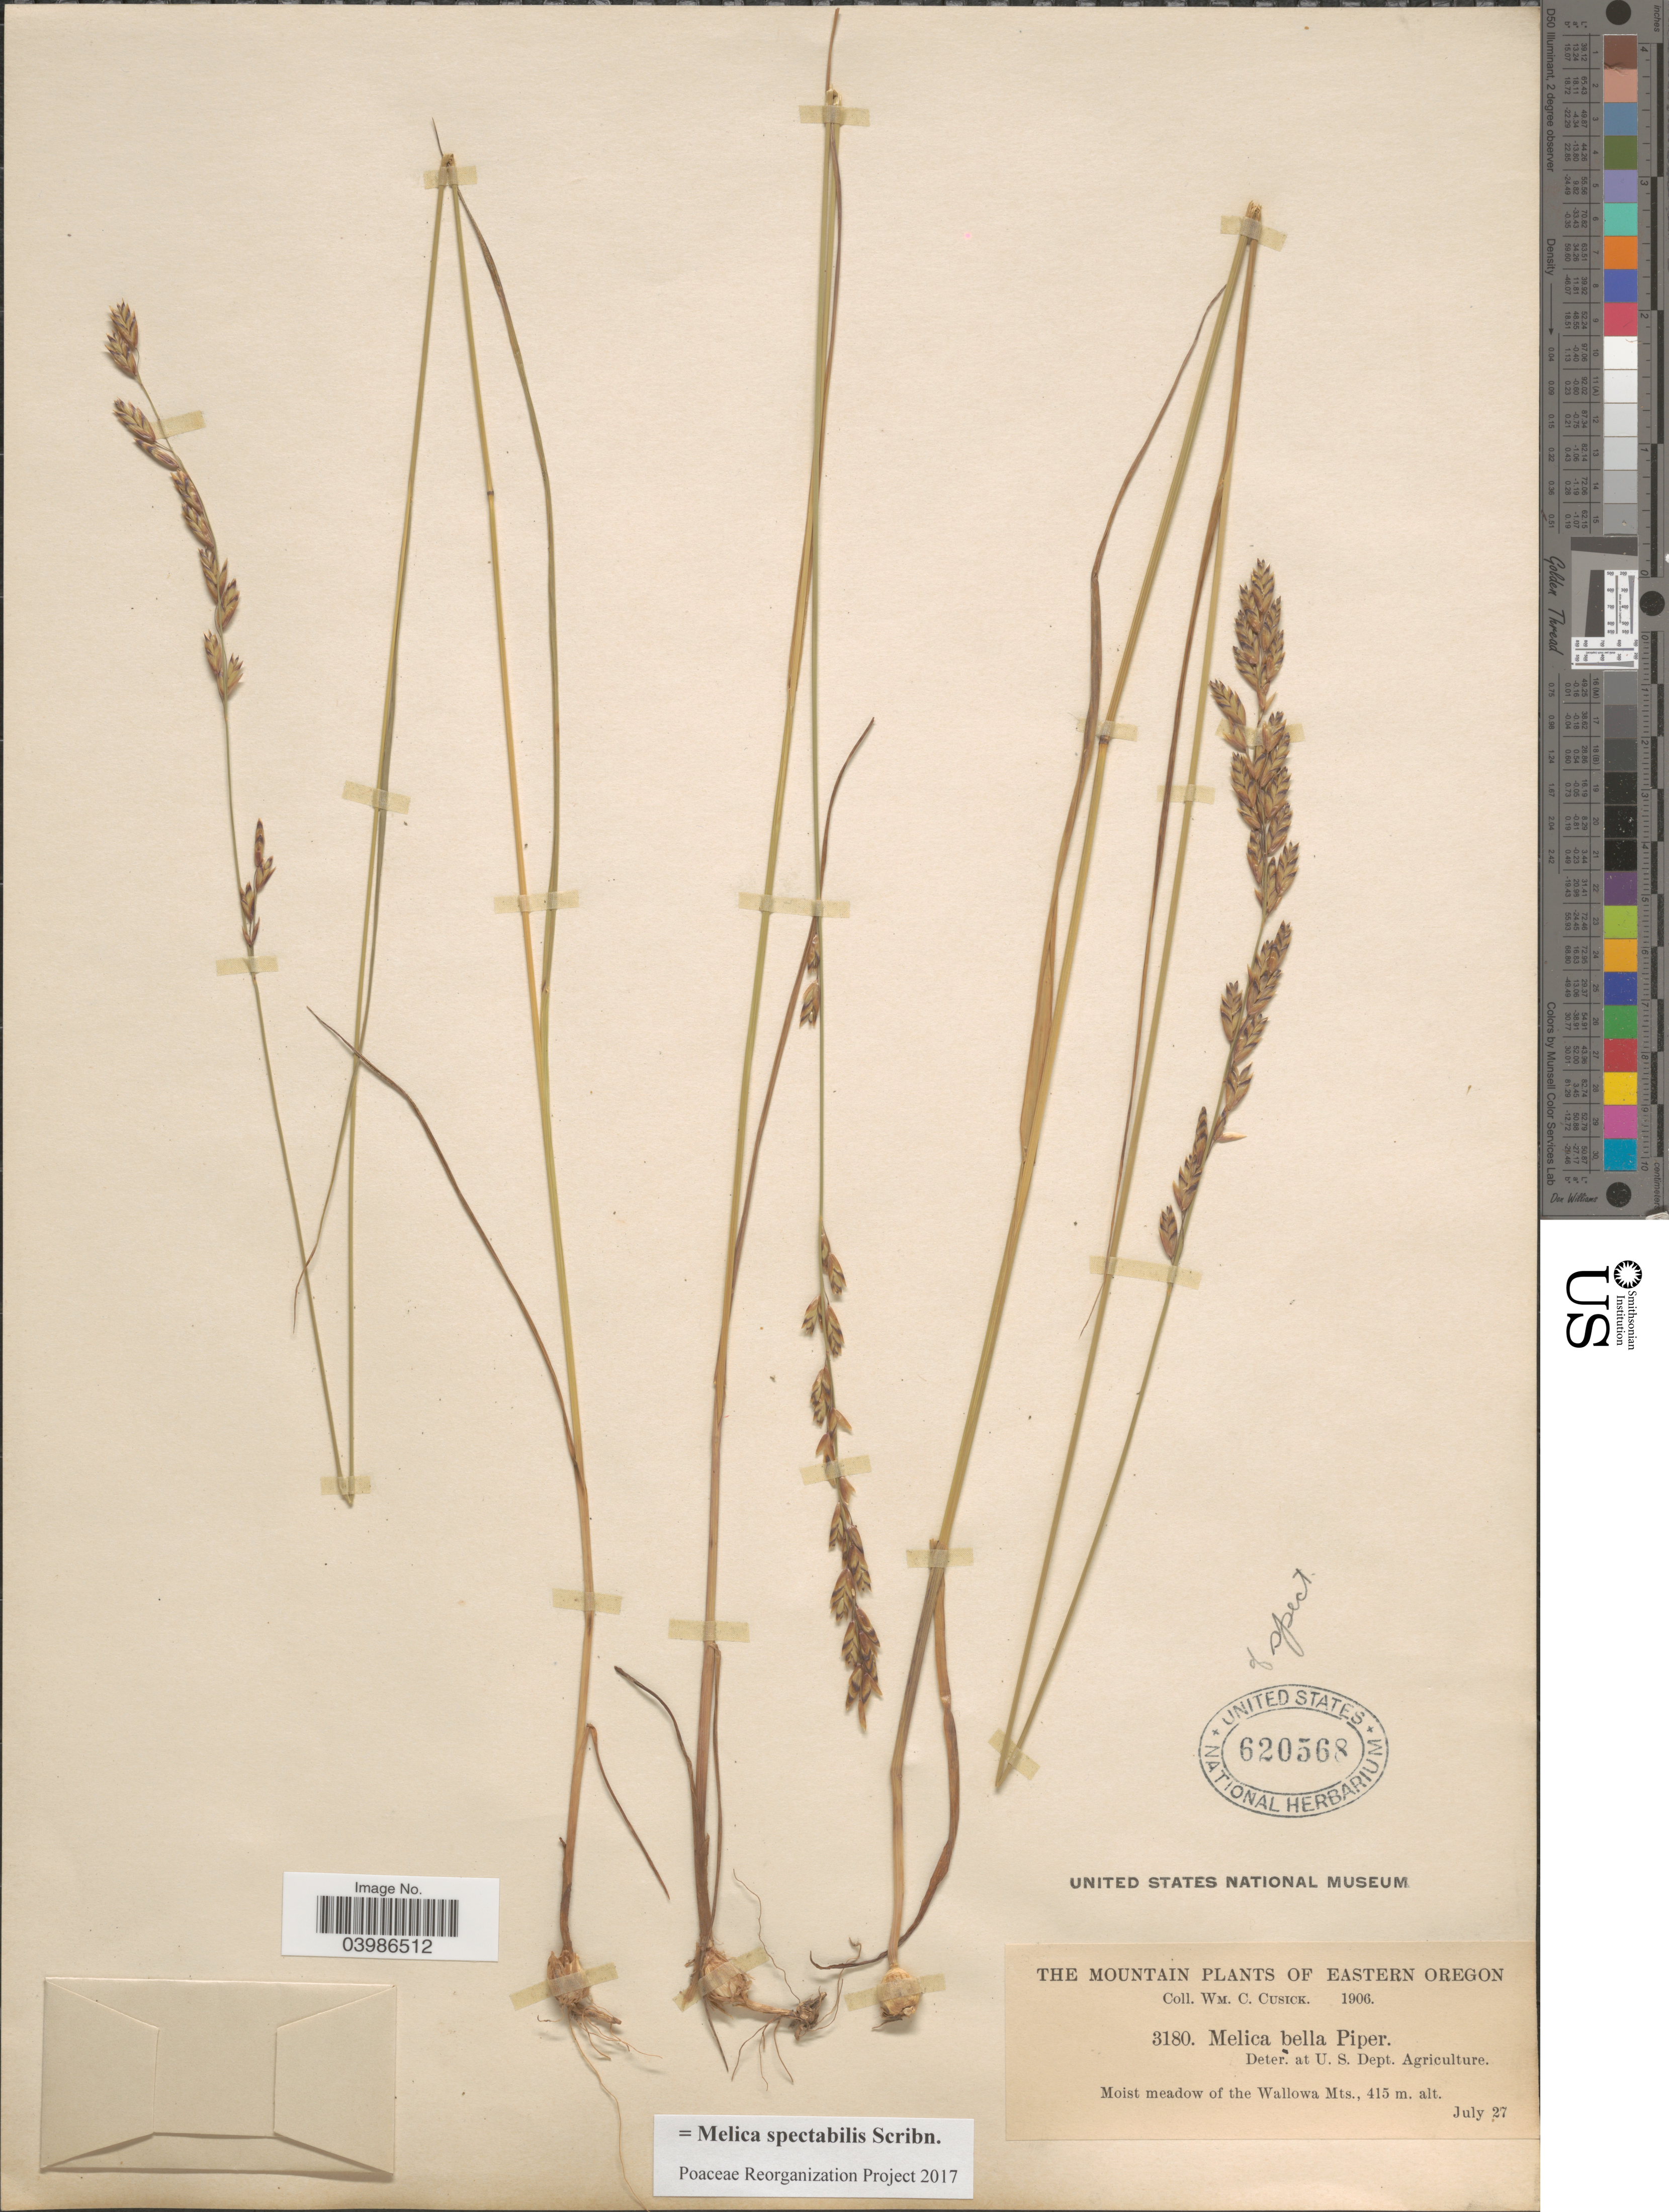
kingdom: Plantae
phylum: Tracheophyta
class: Liliopsida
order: Poales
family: Poaceae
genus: Melica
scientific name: Melica spectabilis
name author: Scribn.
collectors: W. C. Cusick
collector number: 3180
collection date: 1906-07-27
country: United States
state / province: Oregon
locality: Eastern Oregon. Moist meadow of the Wallowa Mts.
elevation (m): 415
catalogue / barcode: US 620568